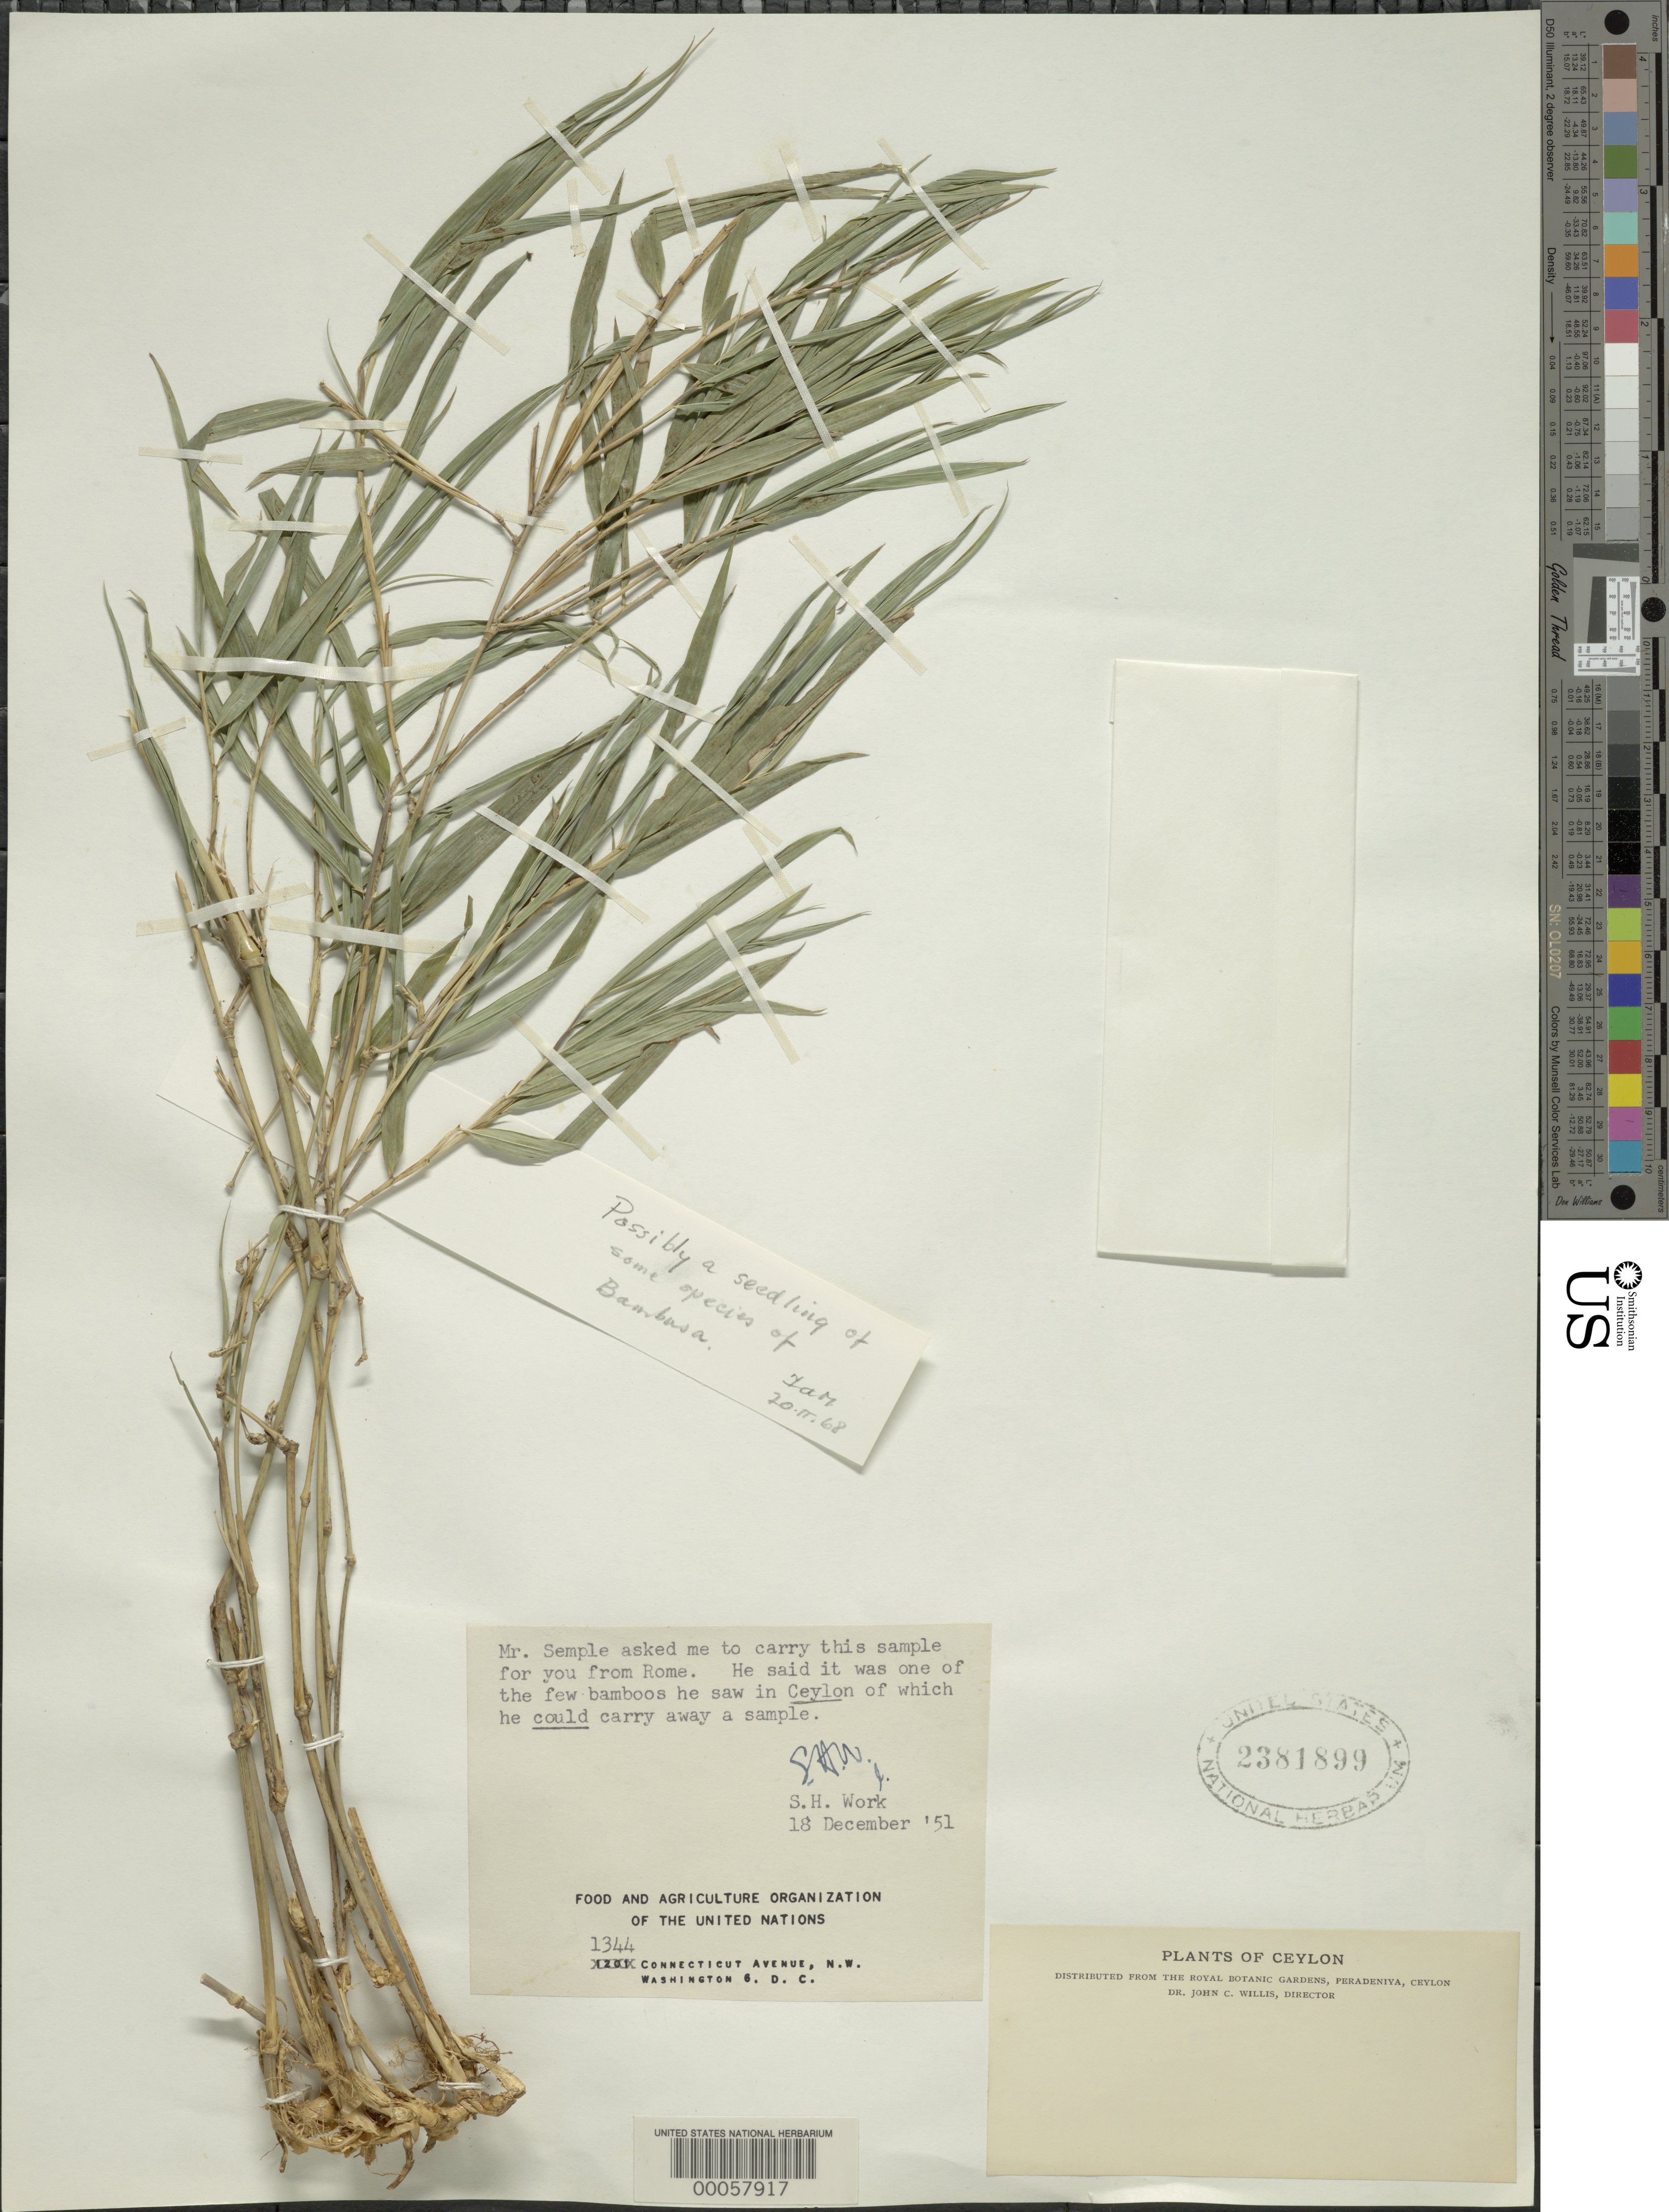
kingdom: Plantae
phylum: Tracheophyta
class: Liliopsida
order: Poales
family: Poaceae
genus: Bambusa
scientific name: Bambusa sp.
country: Sri Lanka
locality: Plants of ceylon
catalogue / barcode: US 2381899